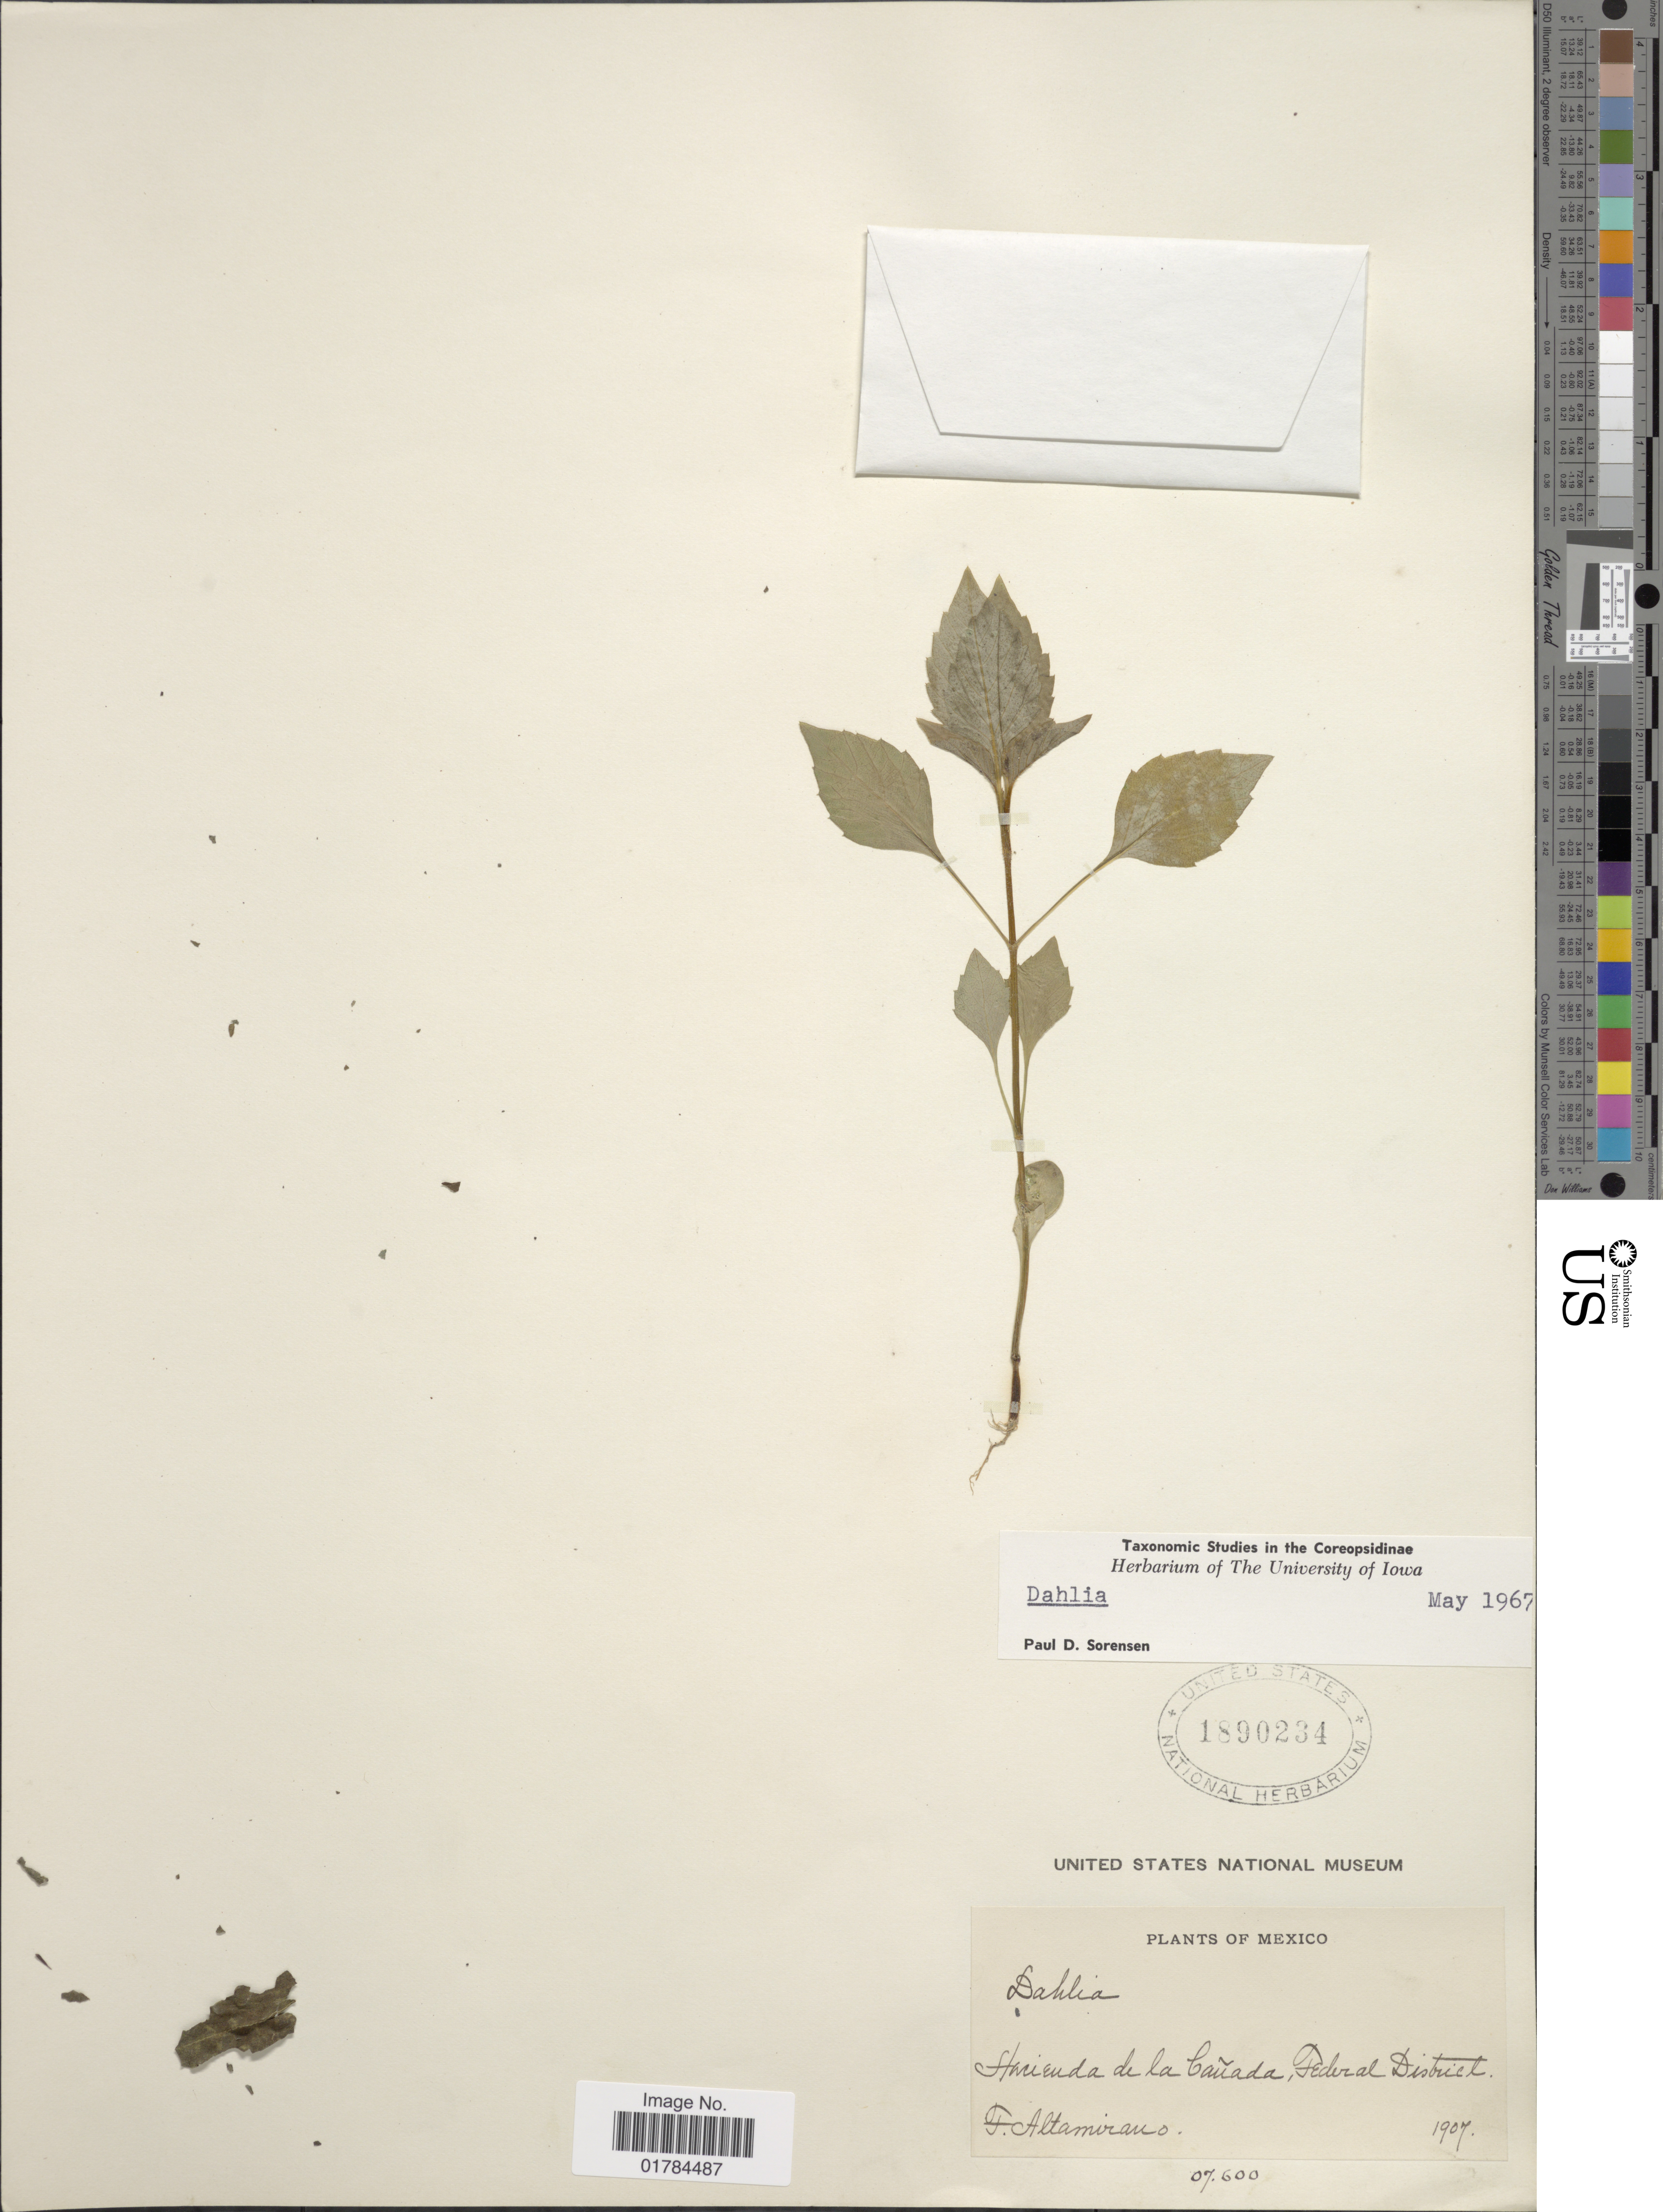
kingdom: Plantae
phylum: Tracheophyta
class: Magnoliopsida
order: Asterales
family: Asteraceae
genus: Dahlia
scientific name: Dahlia sp.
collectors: F. Altamirano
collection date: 1907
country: Mexico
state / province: Distrito Federal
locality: Hacienda de la Cauada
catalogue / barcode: US 1890234